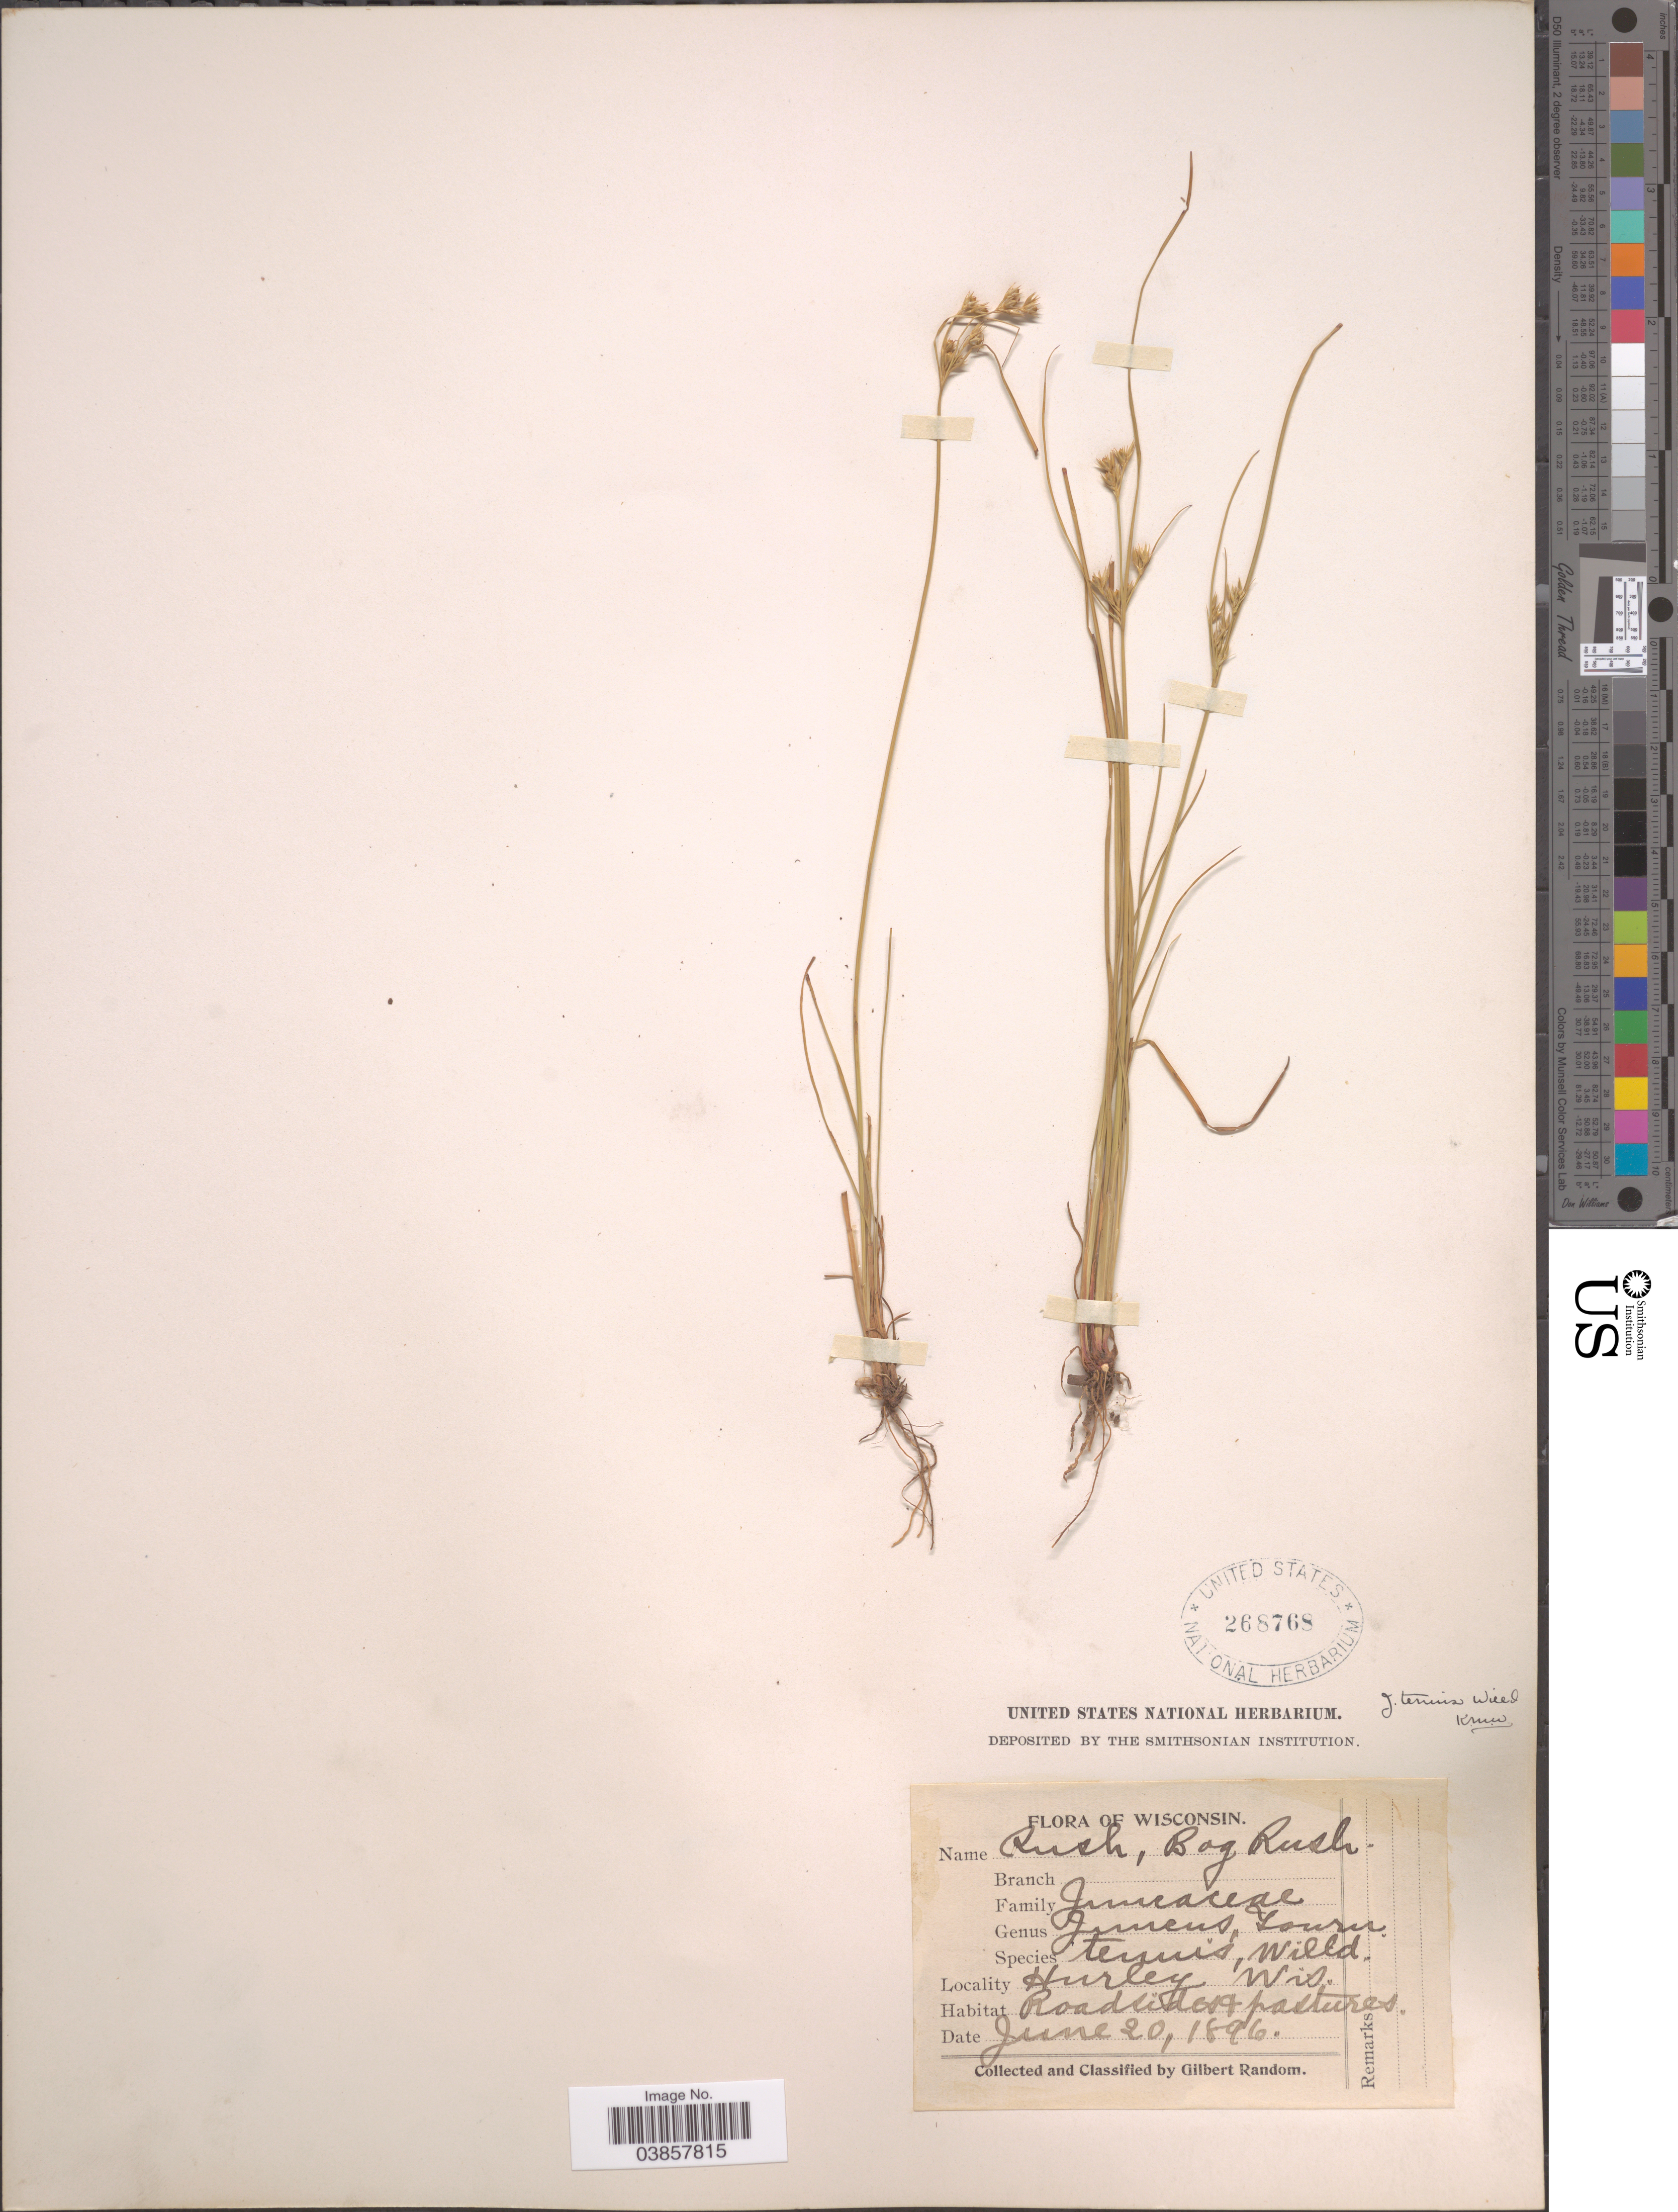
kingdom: Plantae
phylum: Tracheophyta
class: Liliopsida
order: Poales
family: Juncaceae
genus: Juncus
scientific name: Juncus tenuis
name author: Willd.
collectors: G. Random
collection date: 1896-06-20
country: United States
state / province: Wisconsin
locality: Hurley. Roadsides & pastures.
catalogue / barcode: US 268768